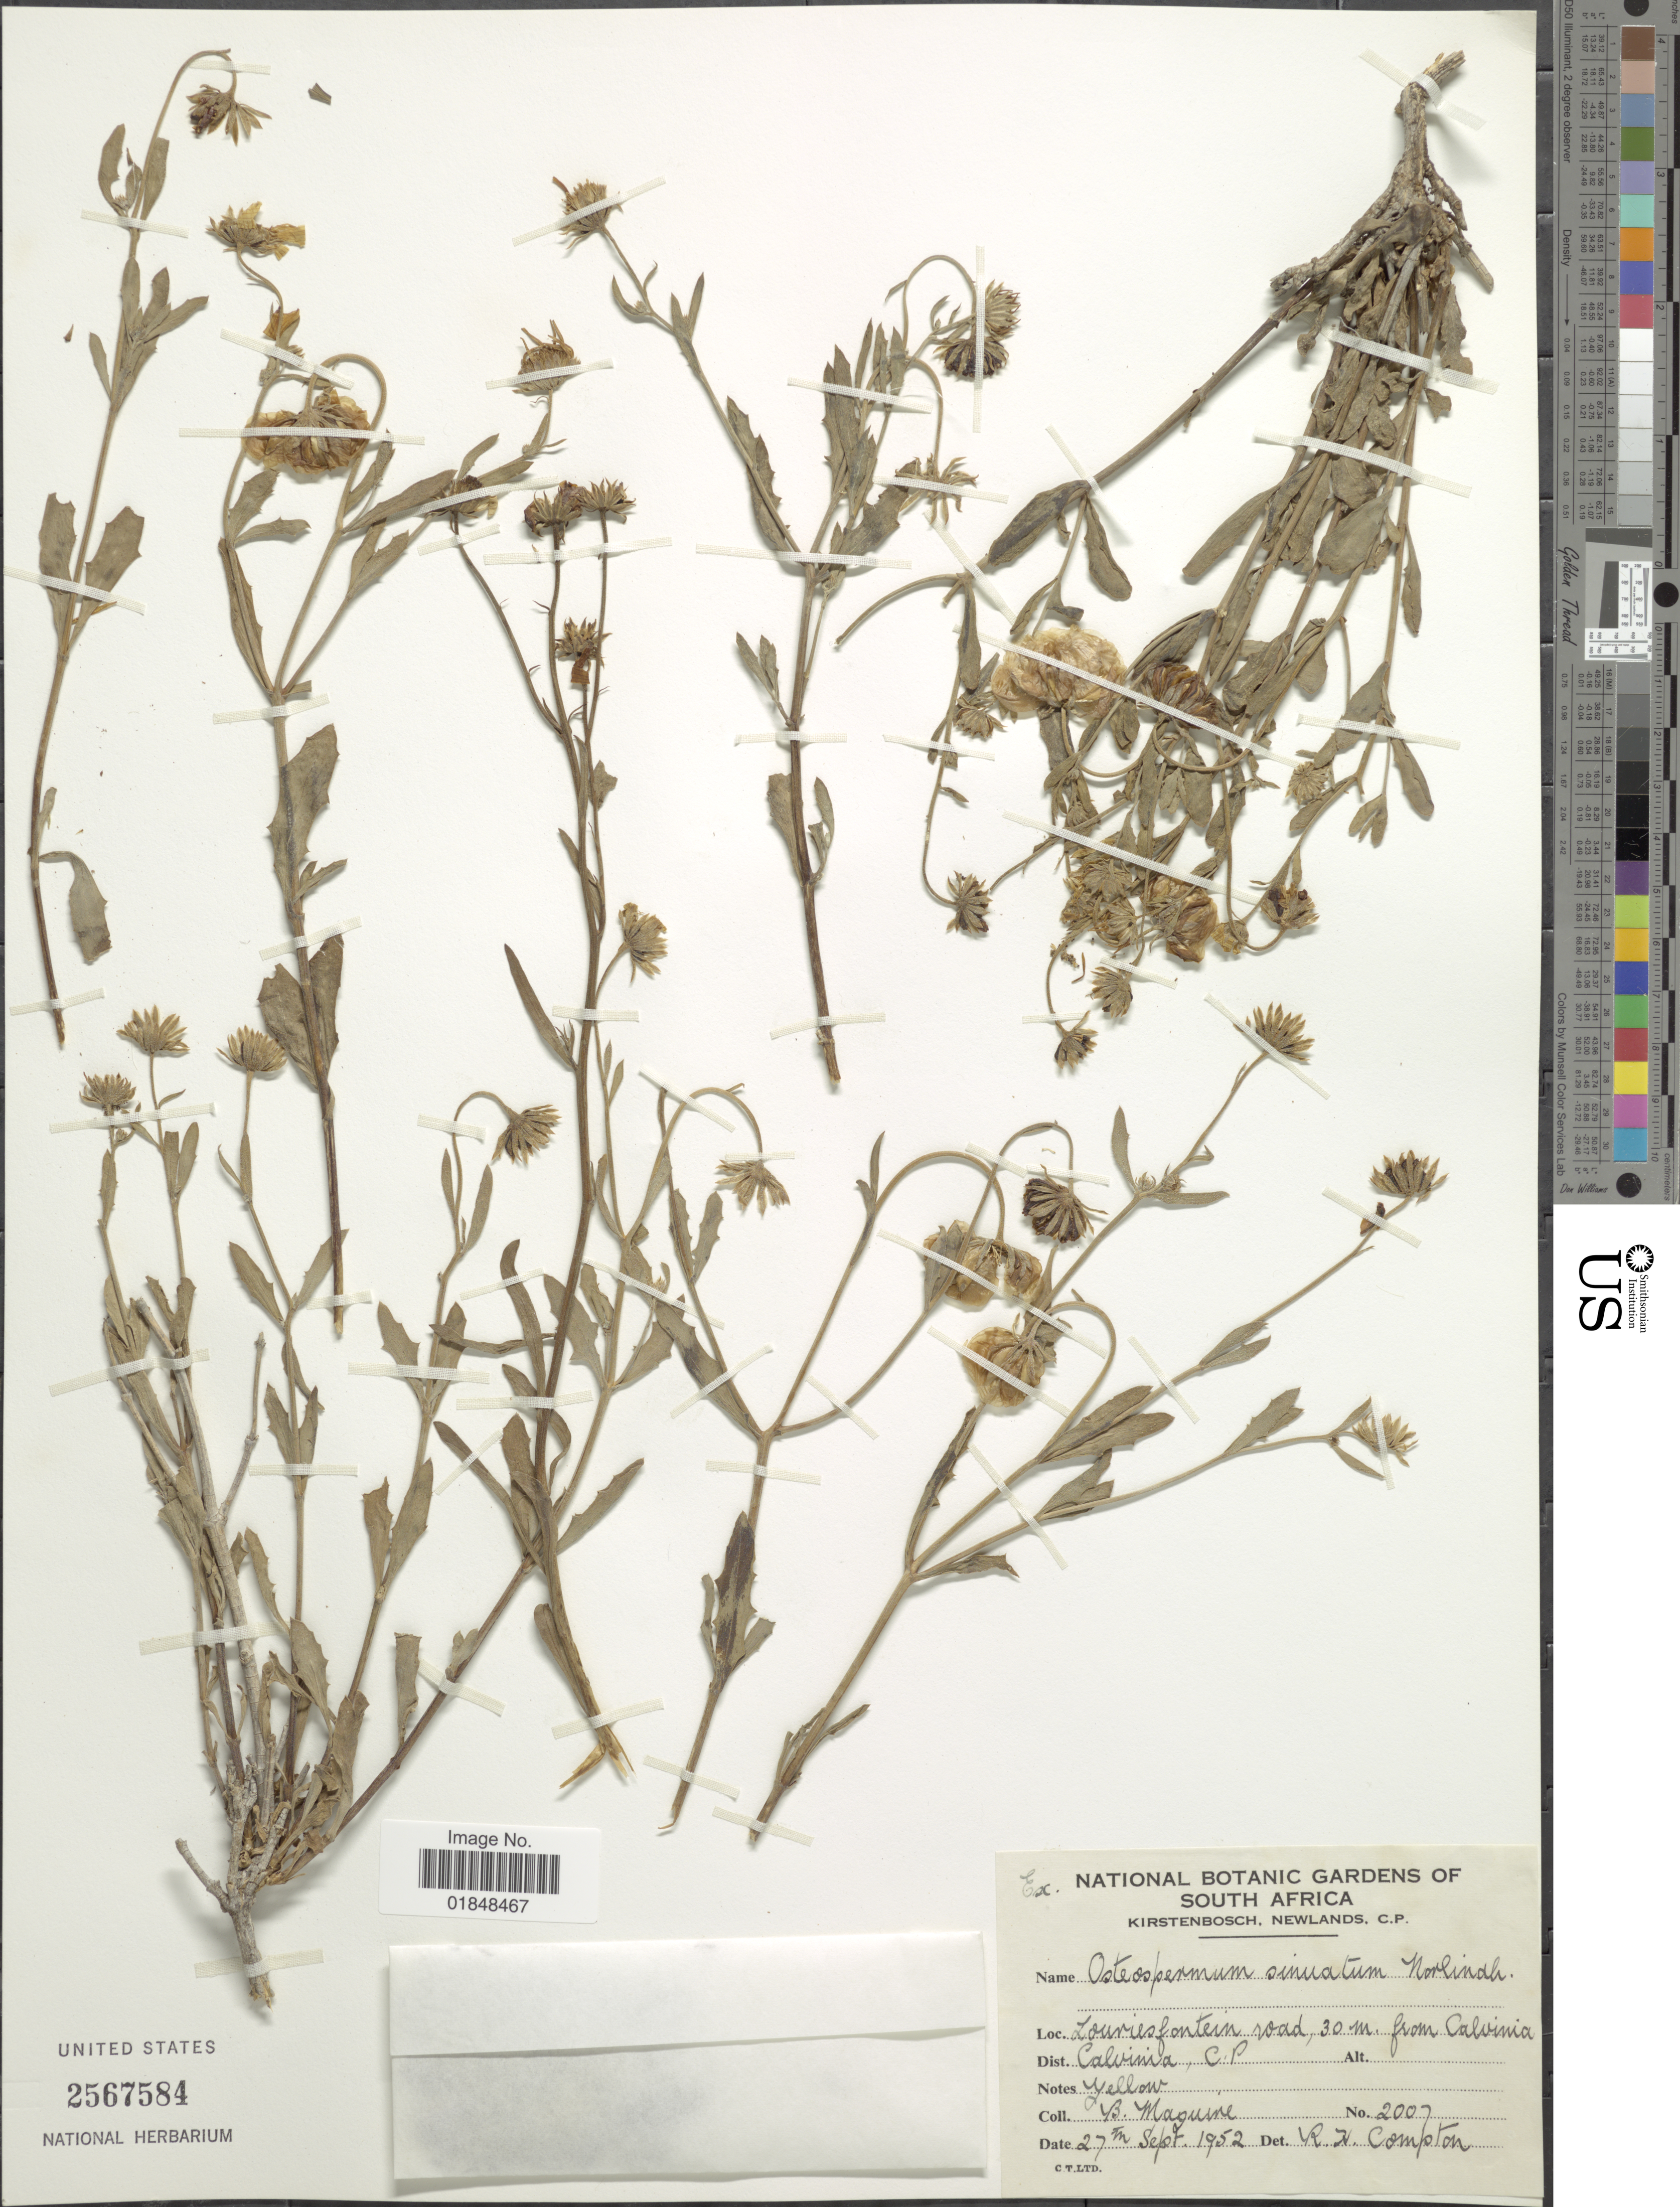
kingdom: Plantae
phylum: Tracheophyta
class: Magnoliopsida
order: Asterales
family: Asteraceae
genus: Osteospermum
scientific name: Osteospermum sinuatum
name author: DC.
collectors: B. Maguire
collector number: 2007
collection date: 1952-09-27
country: South Africa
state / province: Northern Cape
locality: Louriesfontein road, 30 m. from Calvinia. Dist. Calvinia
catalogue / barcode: US 2567584